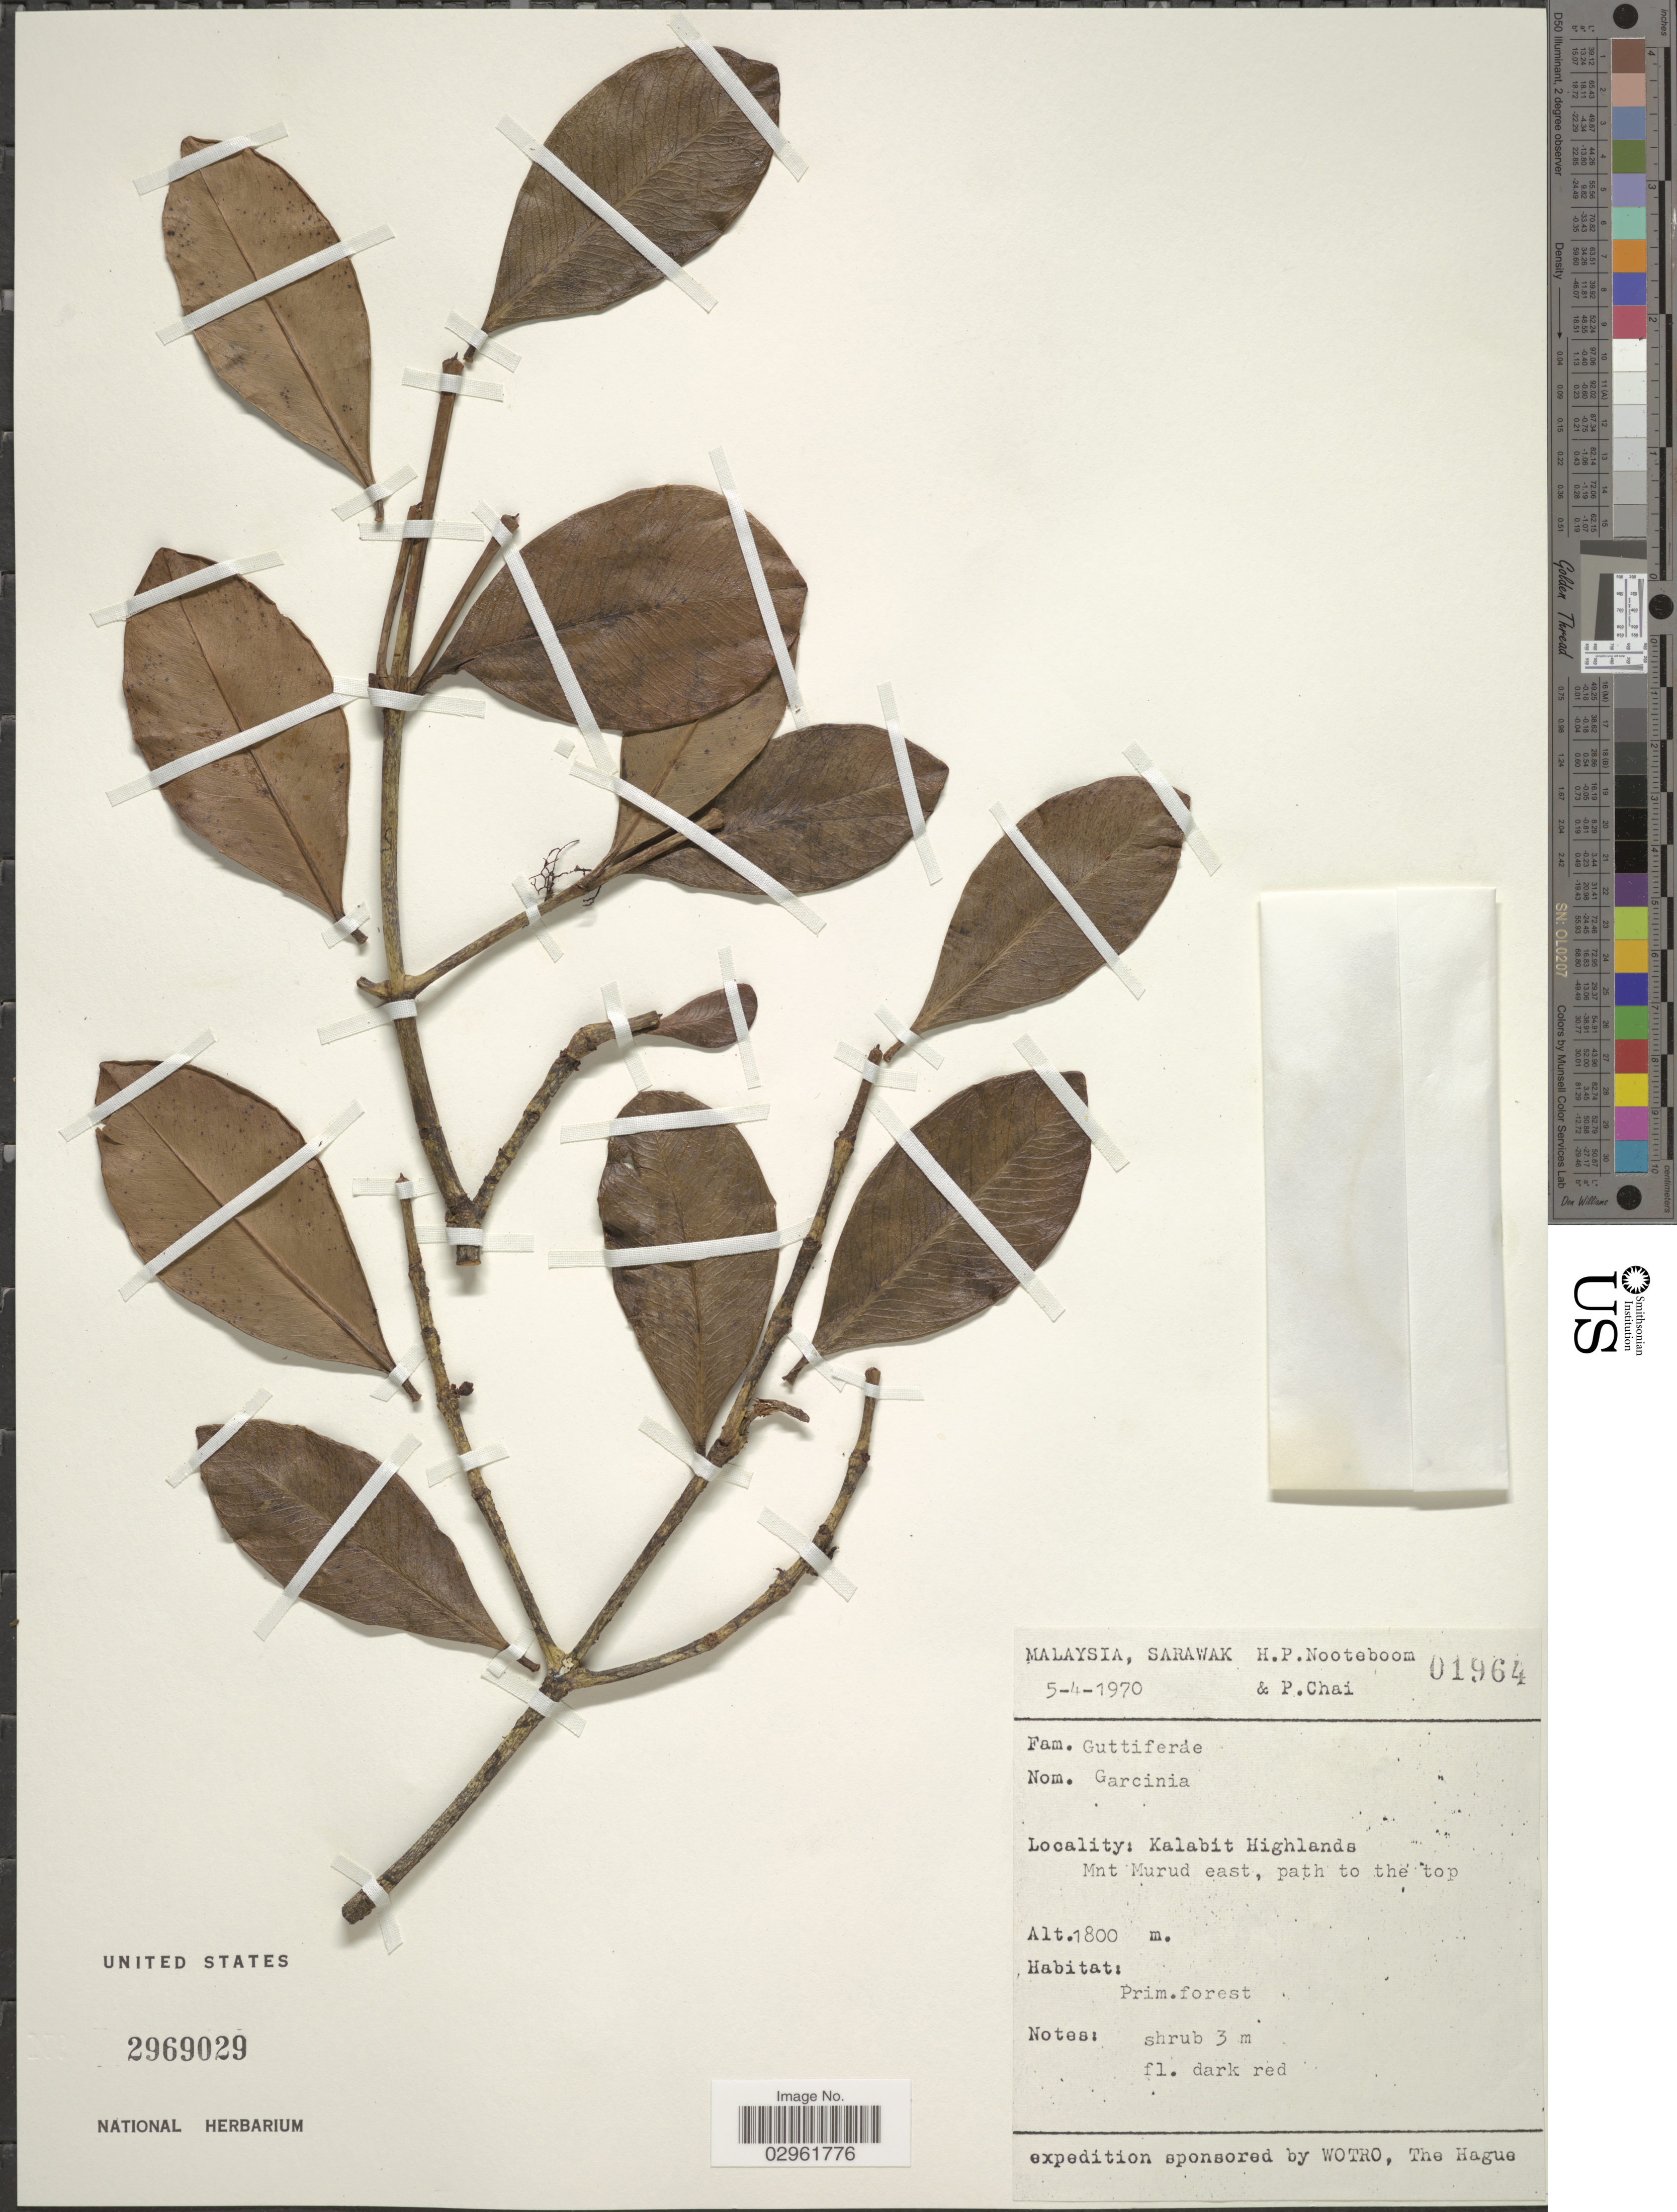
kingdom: Plantae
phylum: Tracheophyta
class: Magnoliopsida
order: Malpighiales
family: Clusiaceae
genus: Garcinia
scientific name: Garcinia sp.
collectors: H. P. Nooteboom & P. Chai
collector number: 01964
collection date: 1970-04-05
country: Malaysia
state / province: Sarawak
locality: Kalabit Highlands, Mnt Murud east, path to the top.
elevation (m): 1800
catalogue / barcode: US 2969029